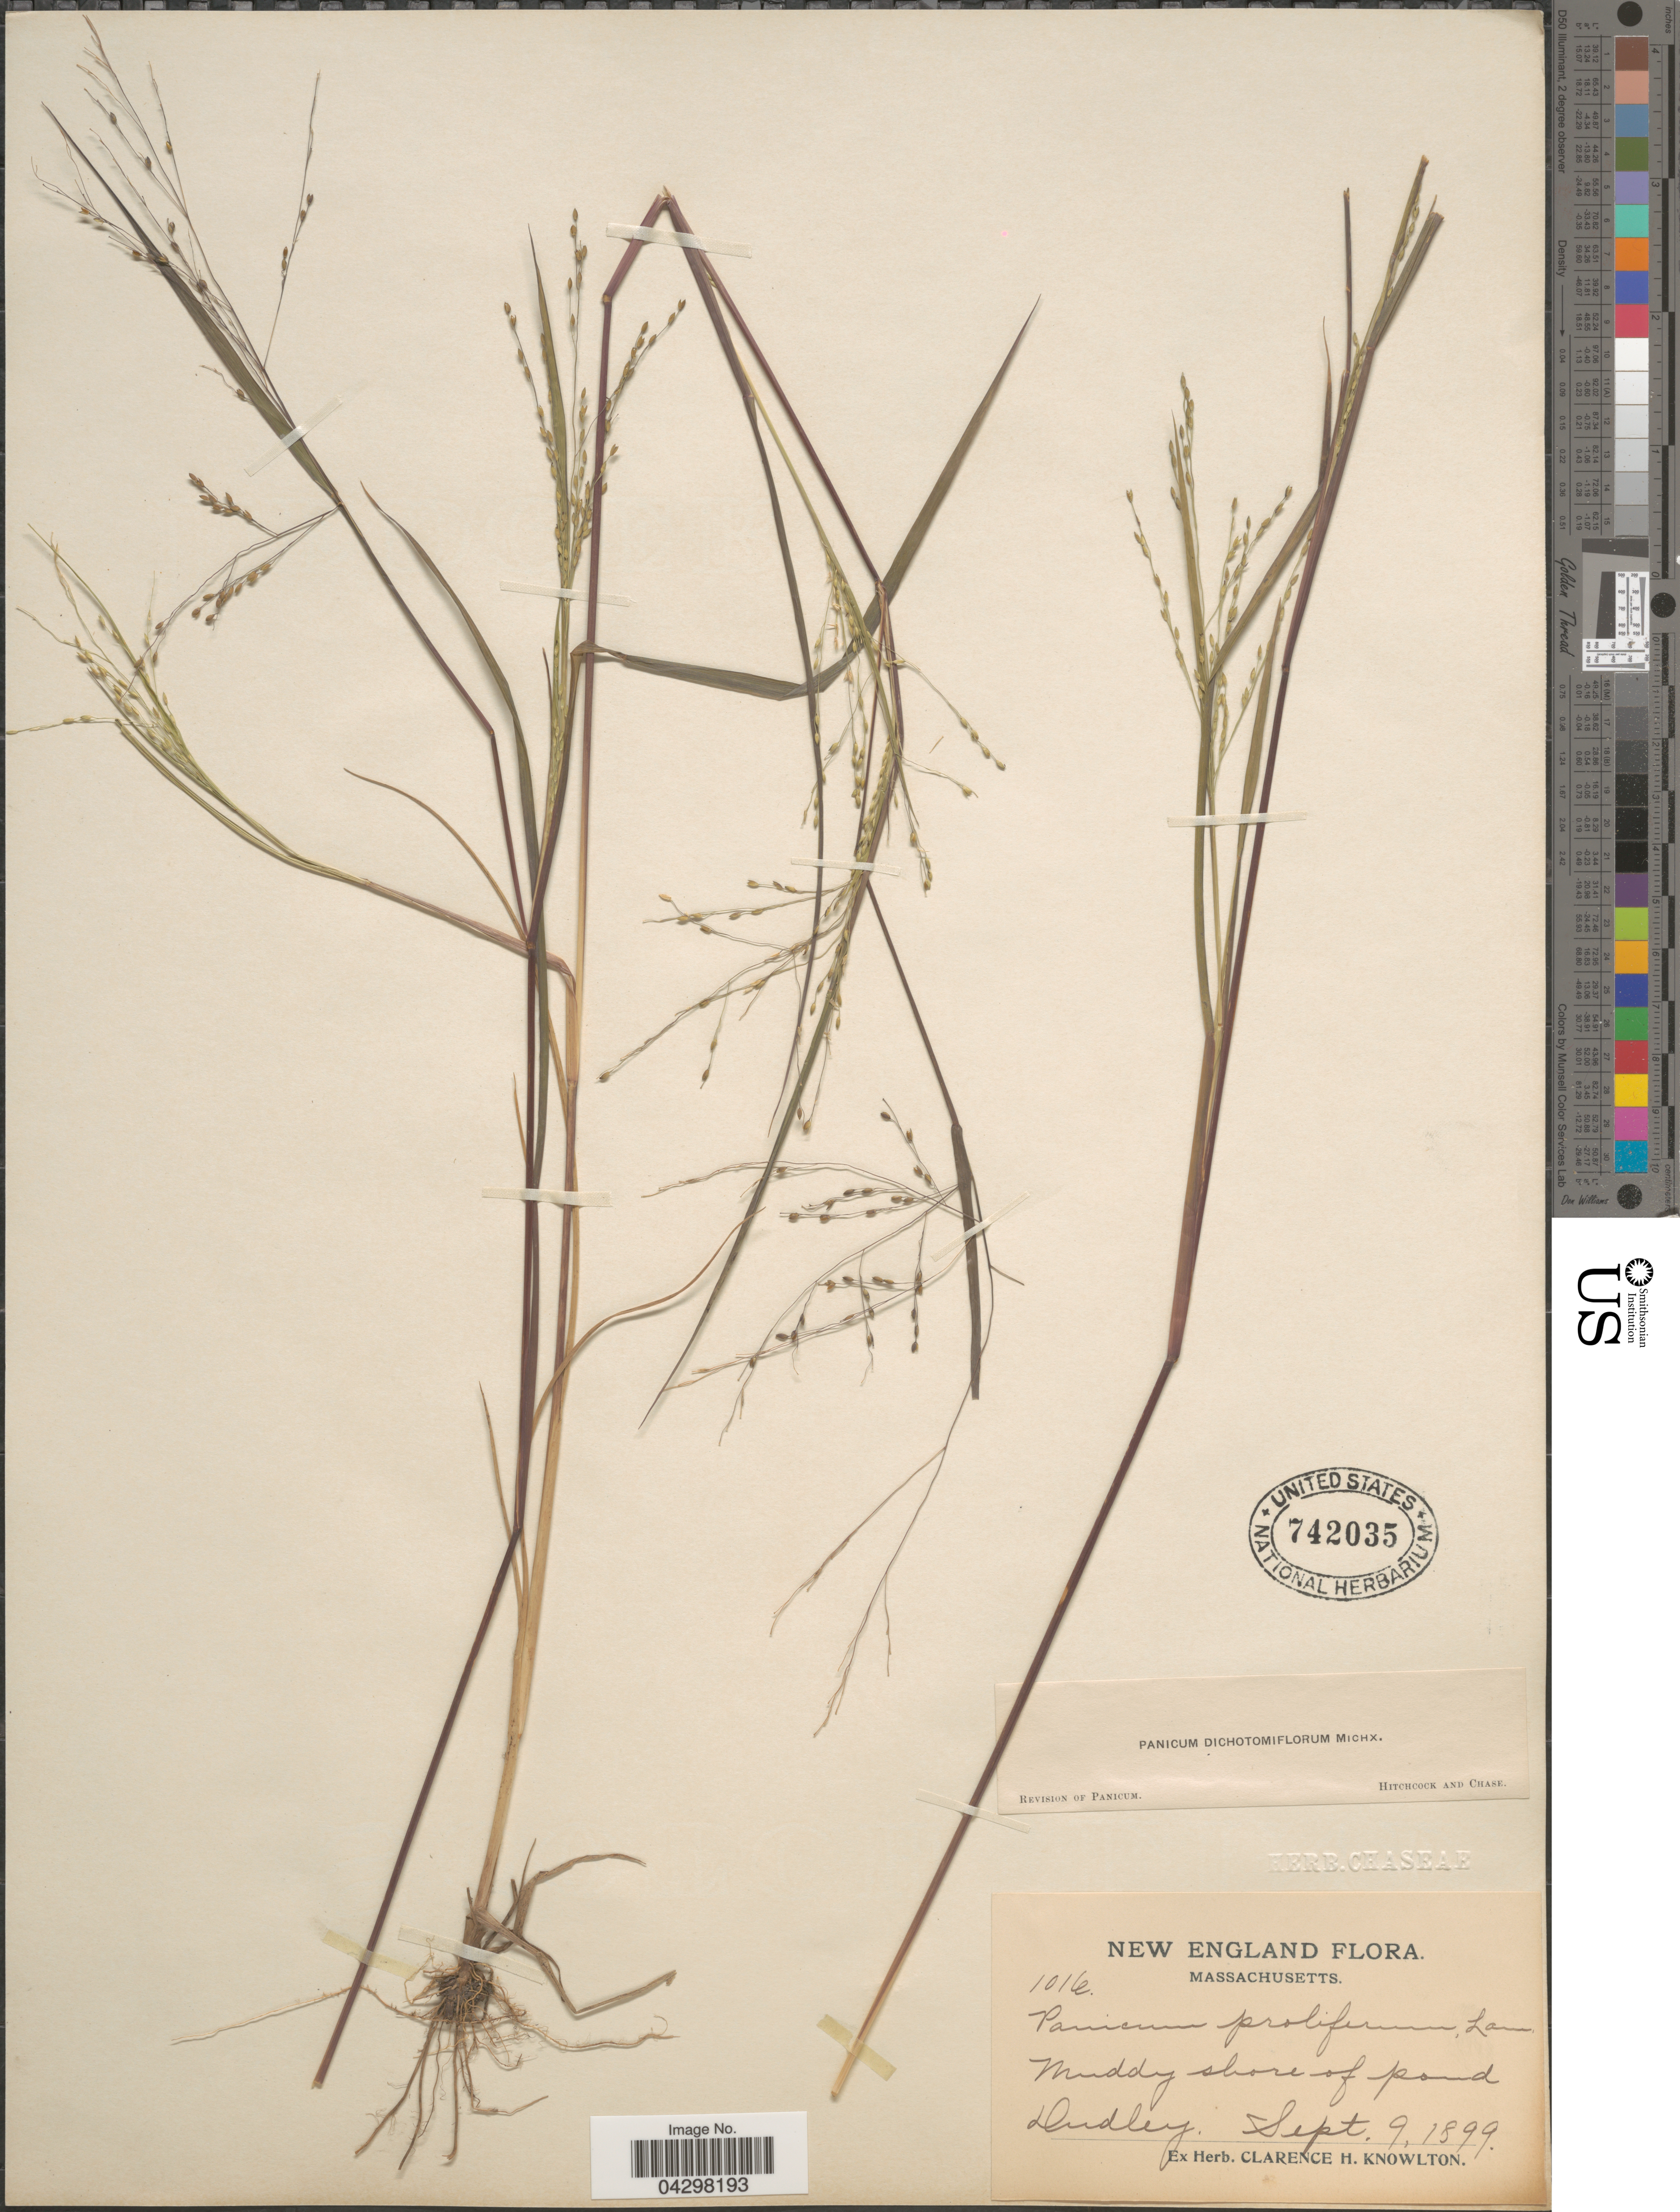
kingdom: Plantae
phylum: Tracheophyta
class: Liliopsida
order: Poales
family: Poaceae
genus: Panicum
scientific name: Panicum dichotomiflorum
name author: Michx.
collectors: Dudley, --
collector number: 1016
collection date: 1899-09-09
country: United States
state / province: Massachusetts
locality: New England. Muddy shore of pond.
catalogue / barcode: US 742035